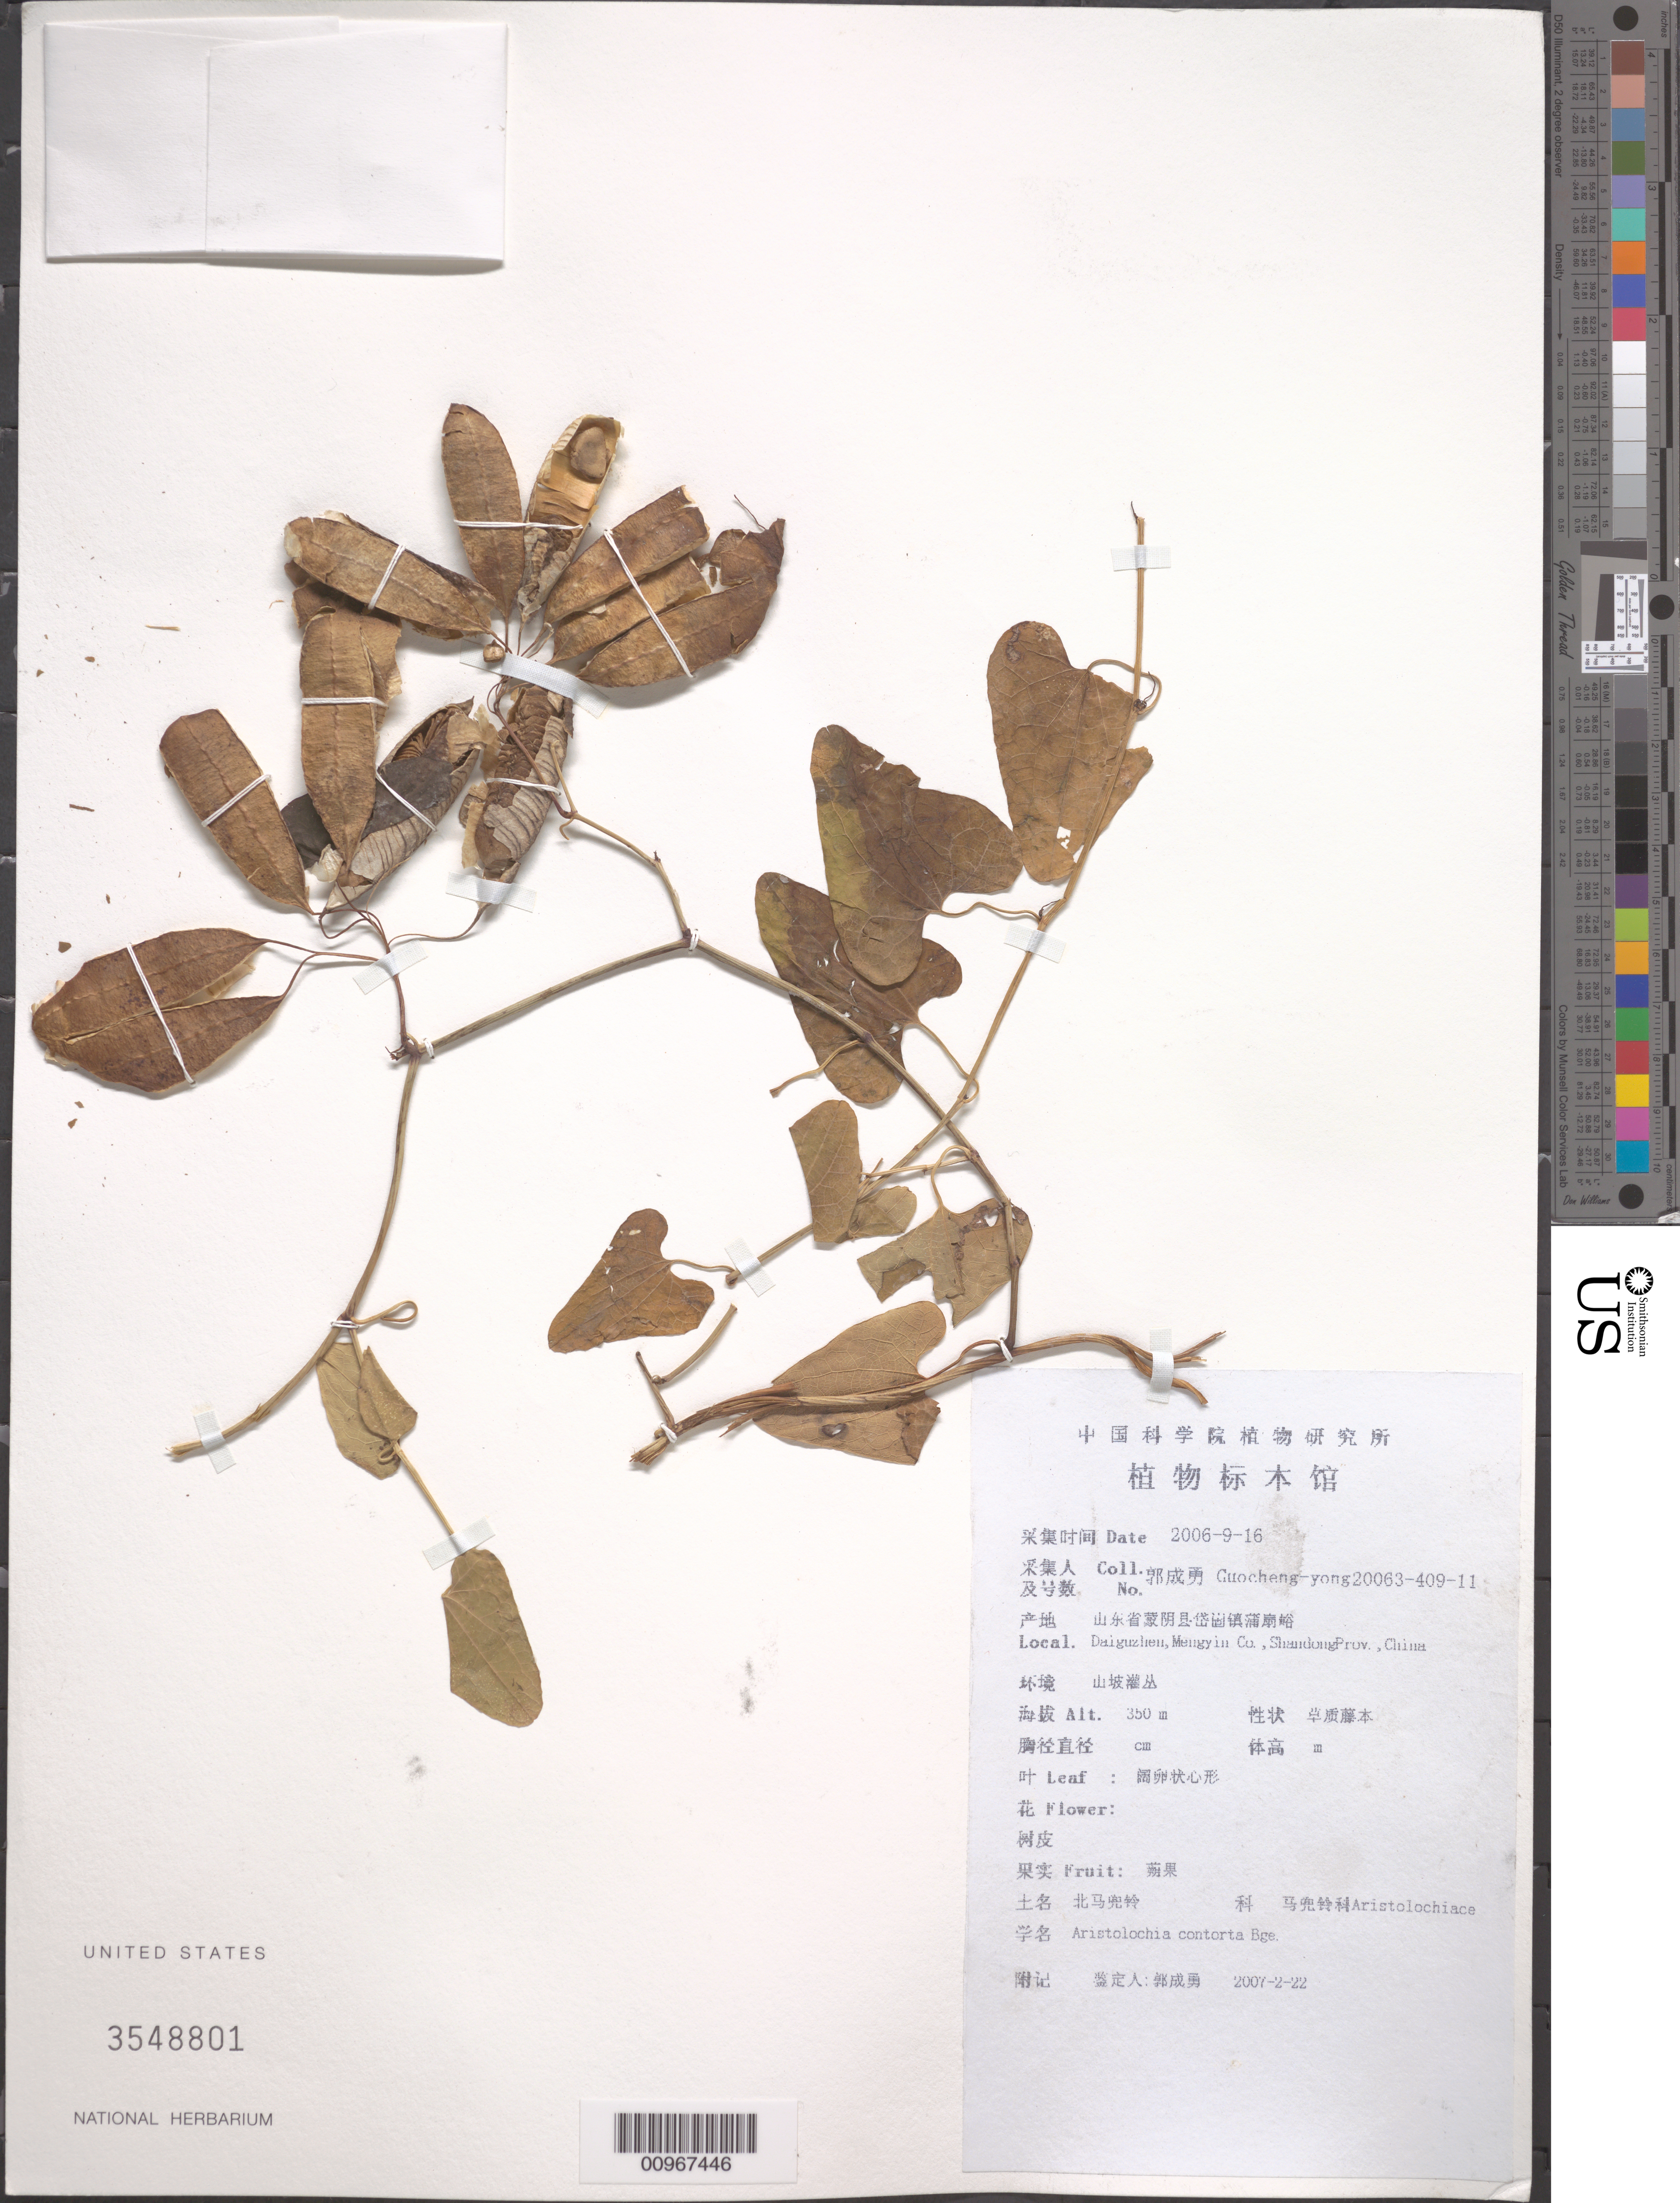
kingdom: Plantae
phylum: Tracheophyta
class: Magnoliopsida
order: Piperales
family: Aristolochiaceae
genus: Aristolochia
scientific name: Aristolochia contorta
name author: Bunge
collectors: Guo cheng-yong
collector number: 20063-409-11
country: China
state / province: Shandong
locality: Daiguzlhen, Mengyin Co.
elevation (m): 350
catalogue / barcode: US 3548801